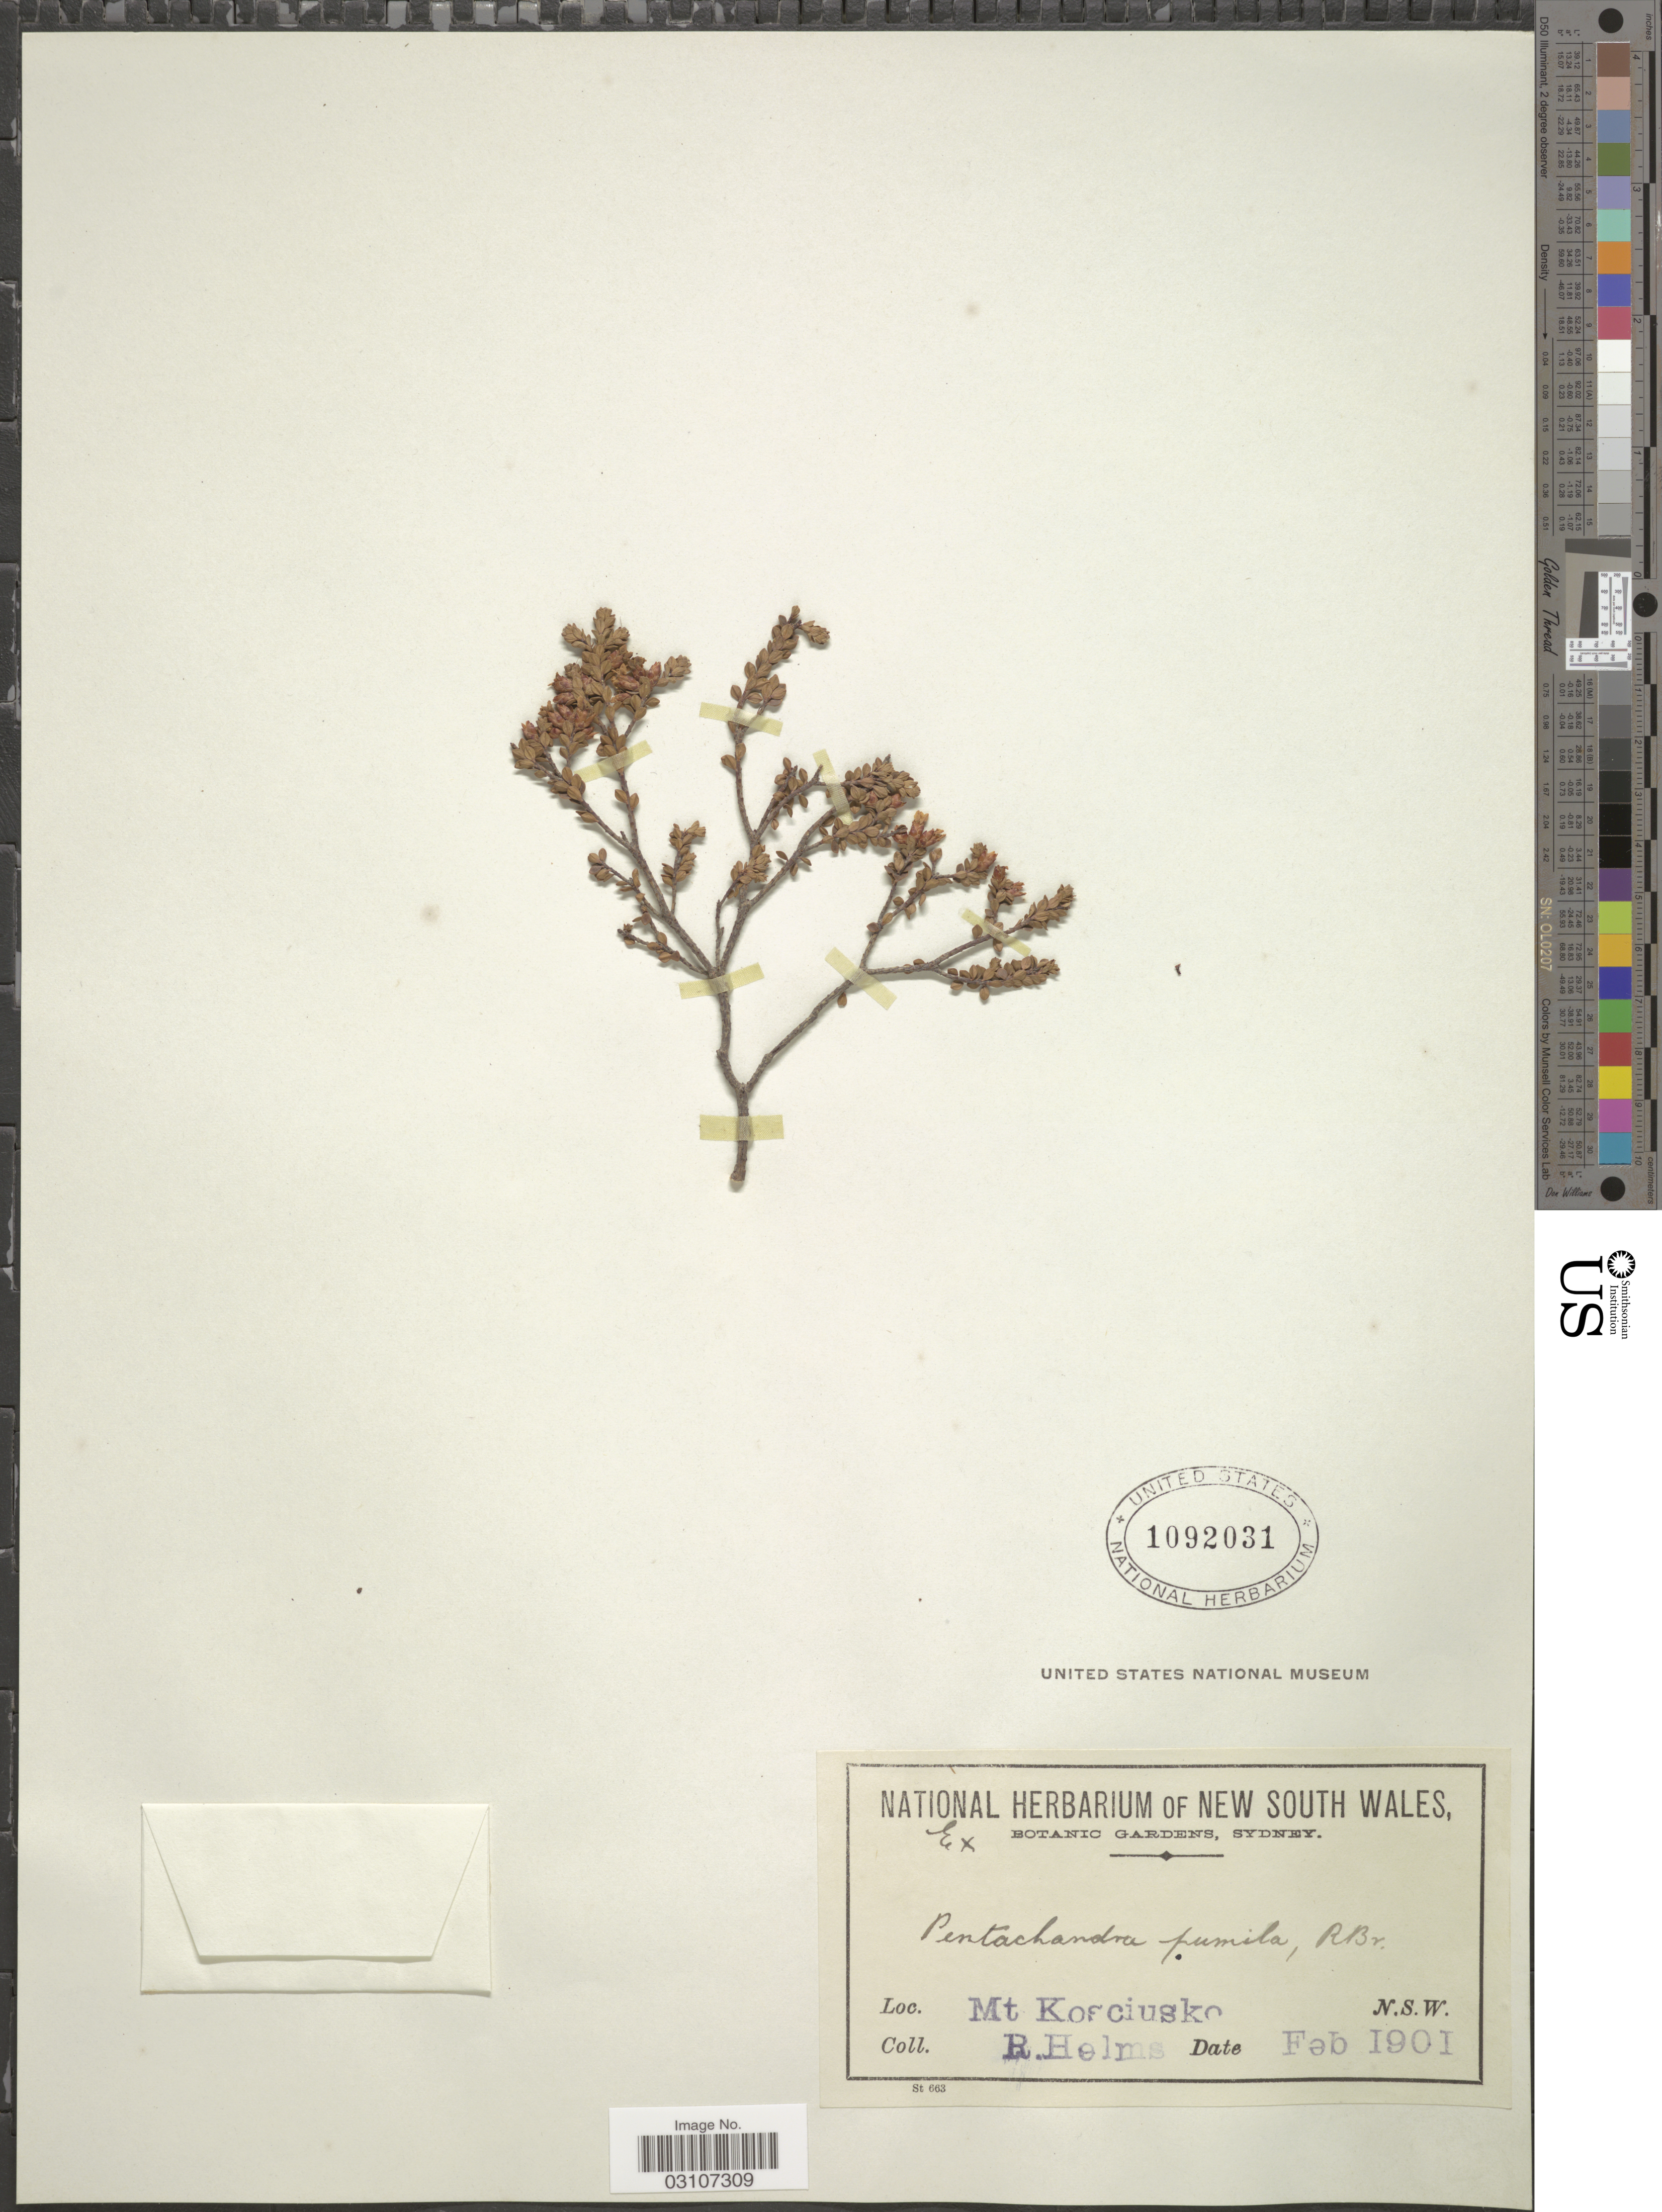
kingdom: Plantae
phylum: Tracheophyta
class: Magnoliopsida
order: Ericales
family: Ericaceae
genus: Pentachondra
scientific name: Pentachondra pumila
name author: (J.R. Forst. & G. Forst.) R. Br.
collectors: R. Helms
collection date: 1901-02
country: Australia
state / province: New South Wales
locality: Mt. Kosciusko. N. S. W.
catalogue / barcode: US 1092031